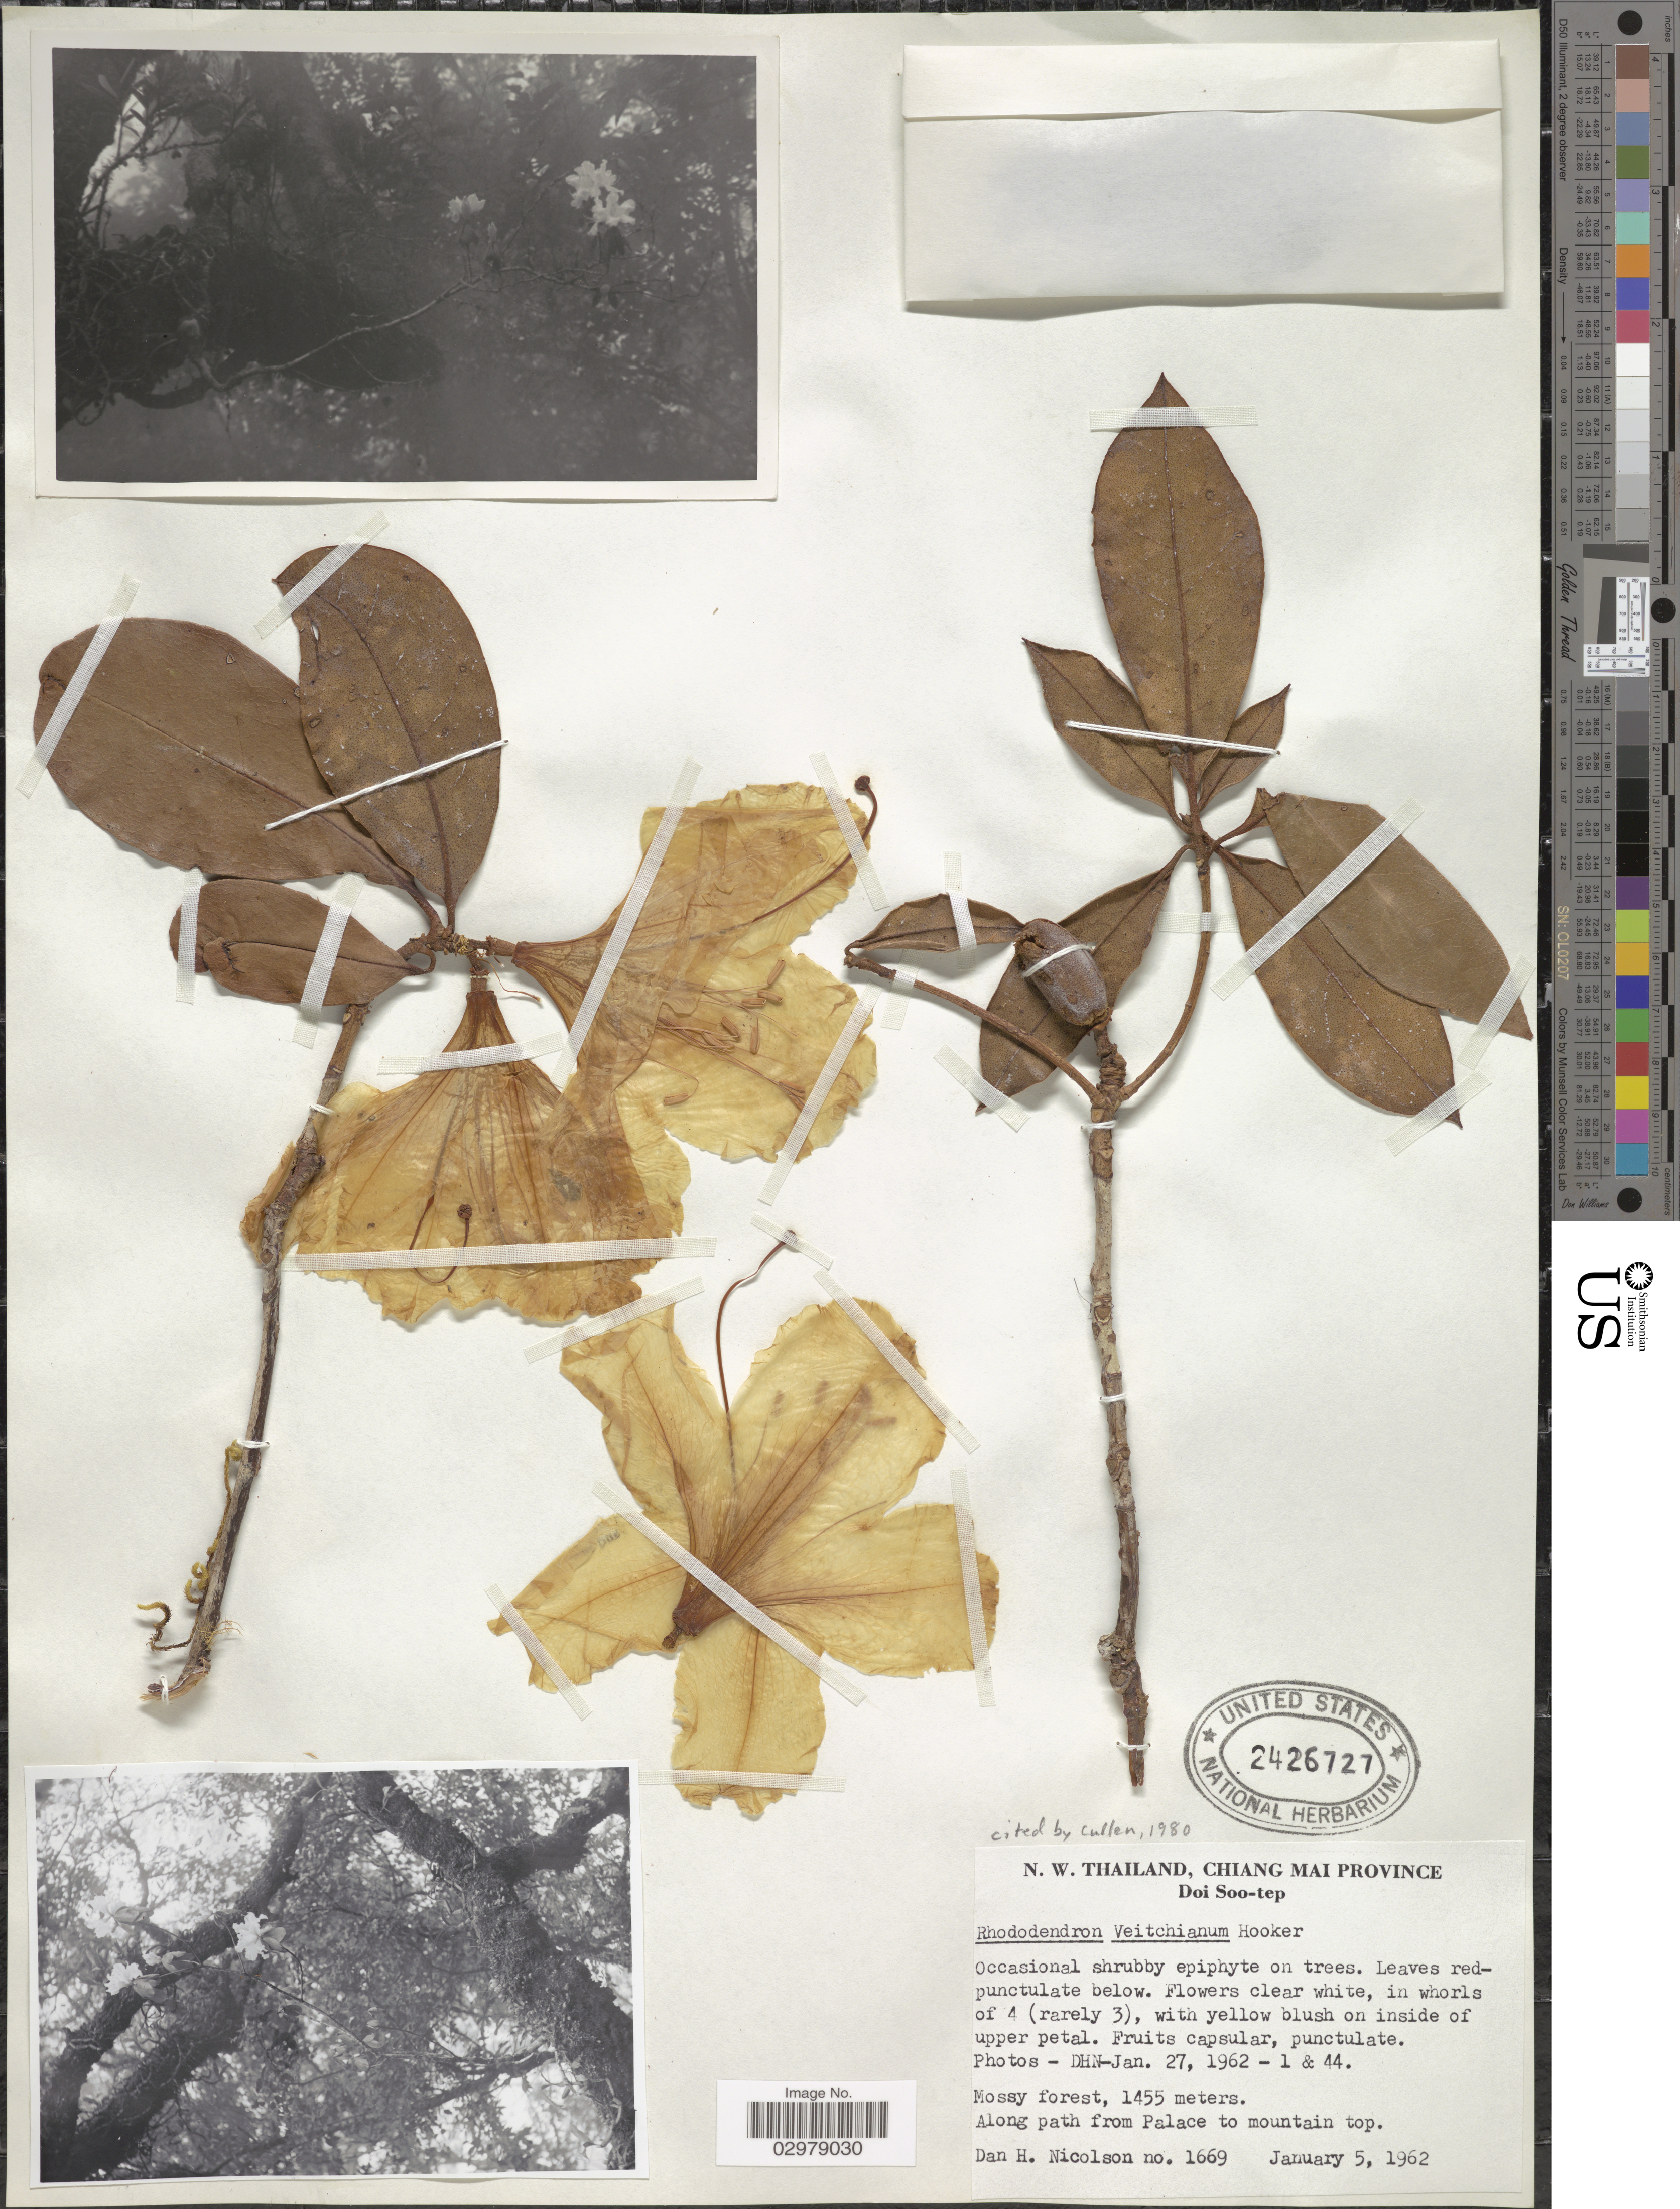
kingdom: Plantae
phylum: Tracheophyta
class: Magnoliopsida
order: Ericales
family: Ericaceae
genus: Rhododendron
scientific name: Rhododendron veitchianum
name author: Hook.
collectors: D. Nicholson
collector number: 1669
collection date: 1962-01-05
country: Thailand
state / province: Chiang Mai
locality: N.W. Thailand, Doi Soo-tep. Mossy forest. Along path from Palace to mountain top.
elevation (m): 1455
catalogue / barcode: US 2426727